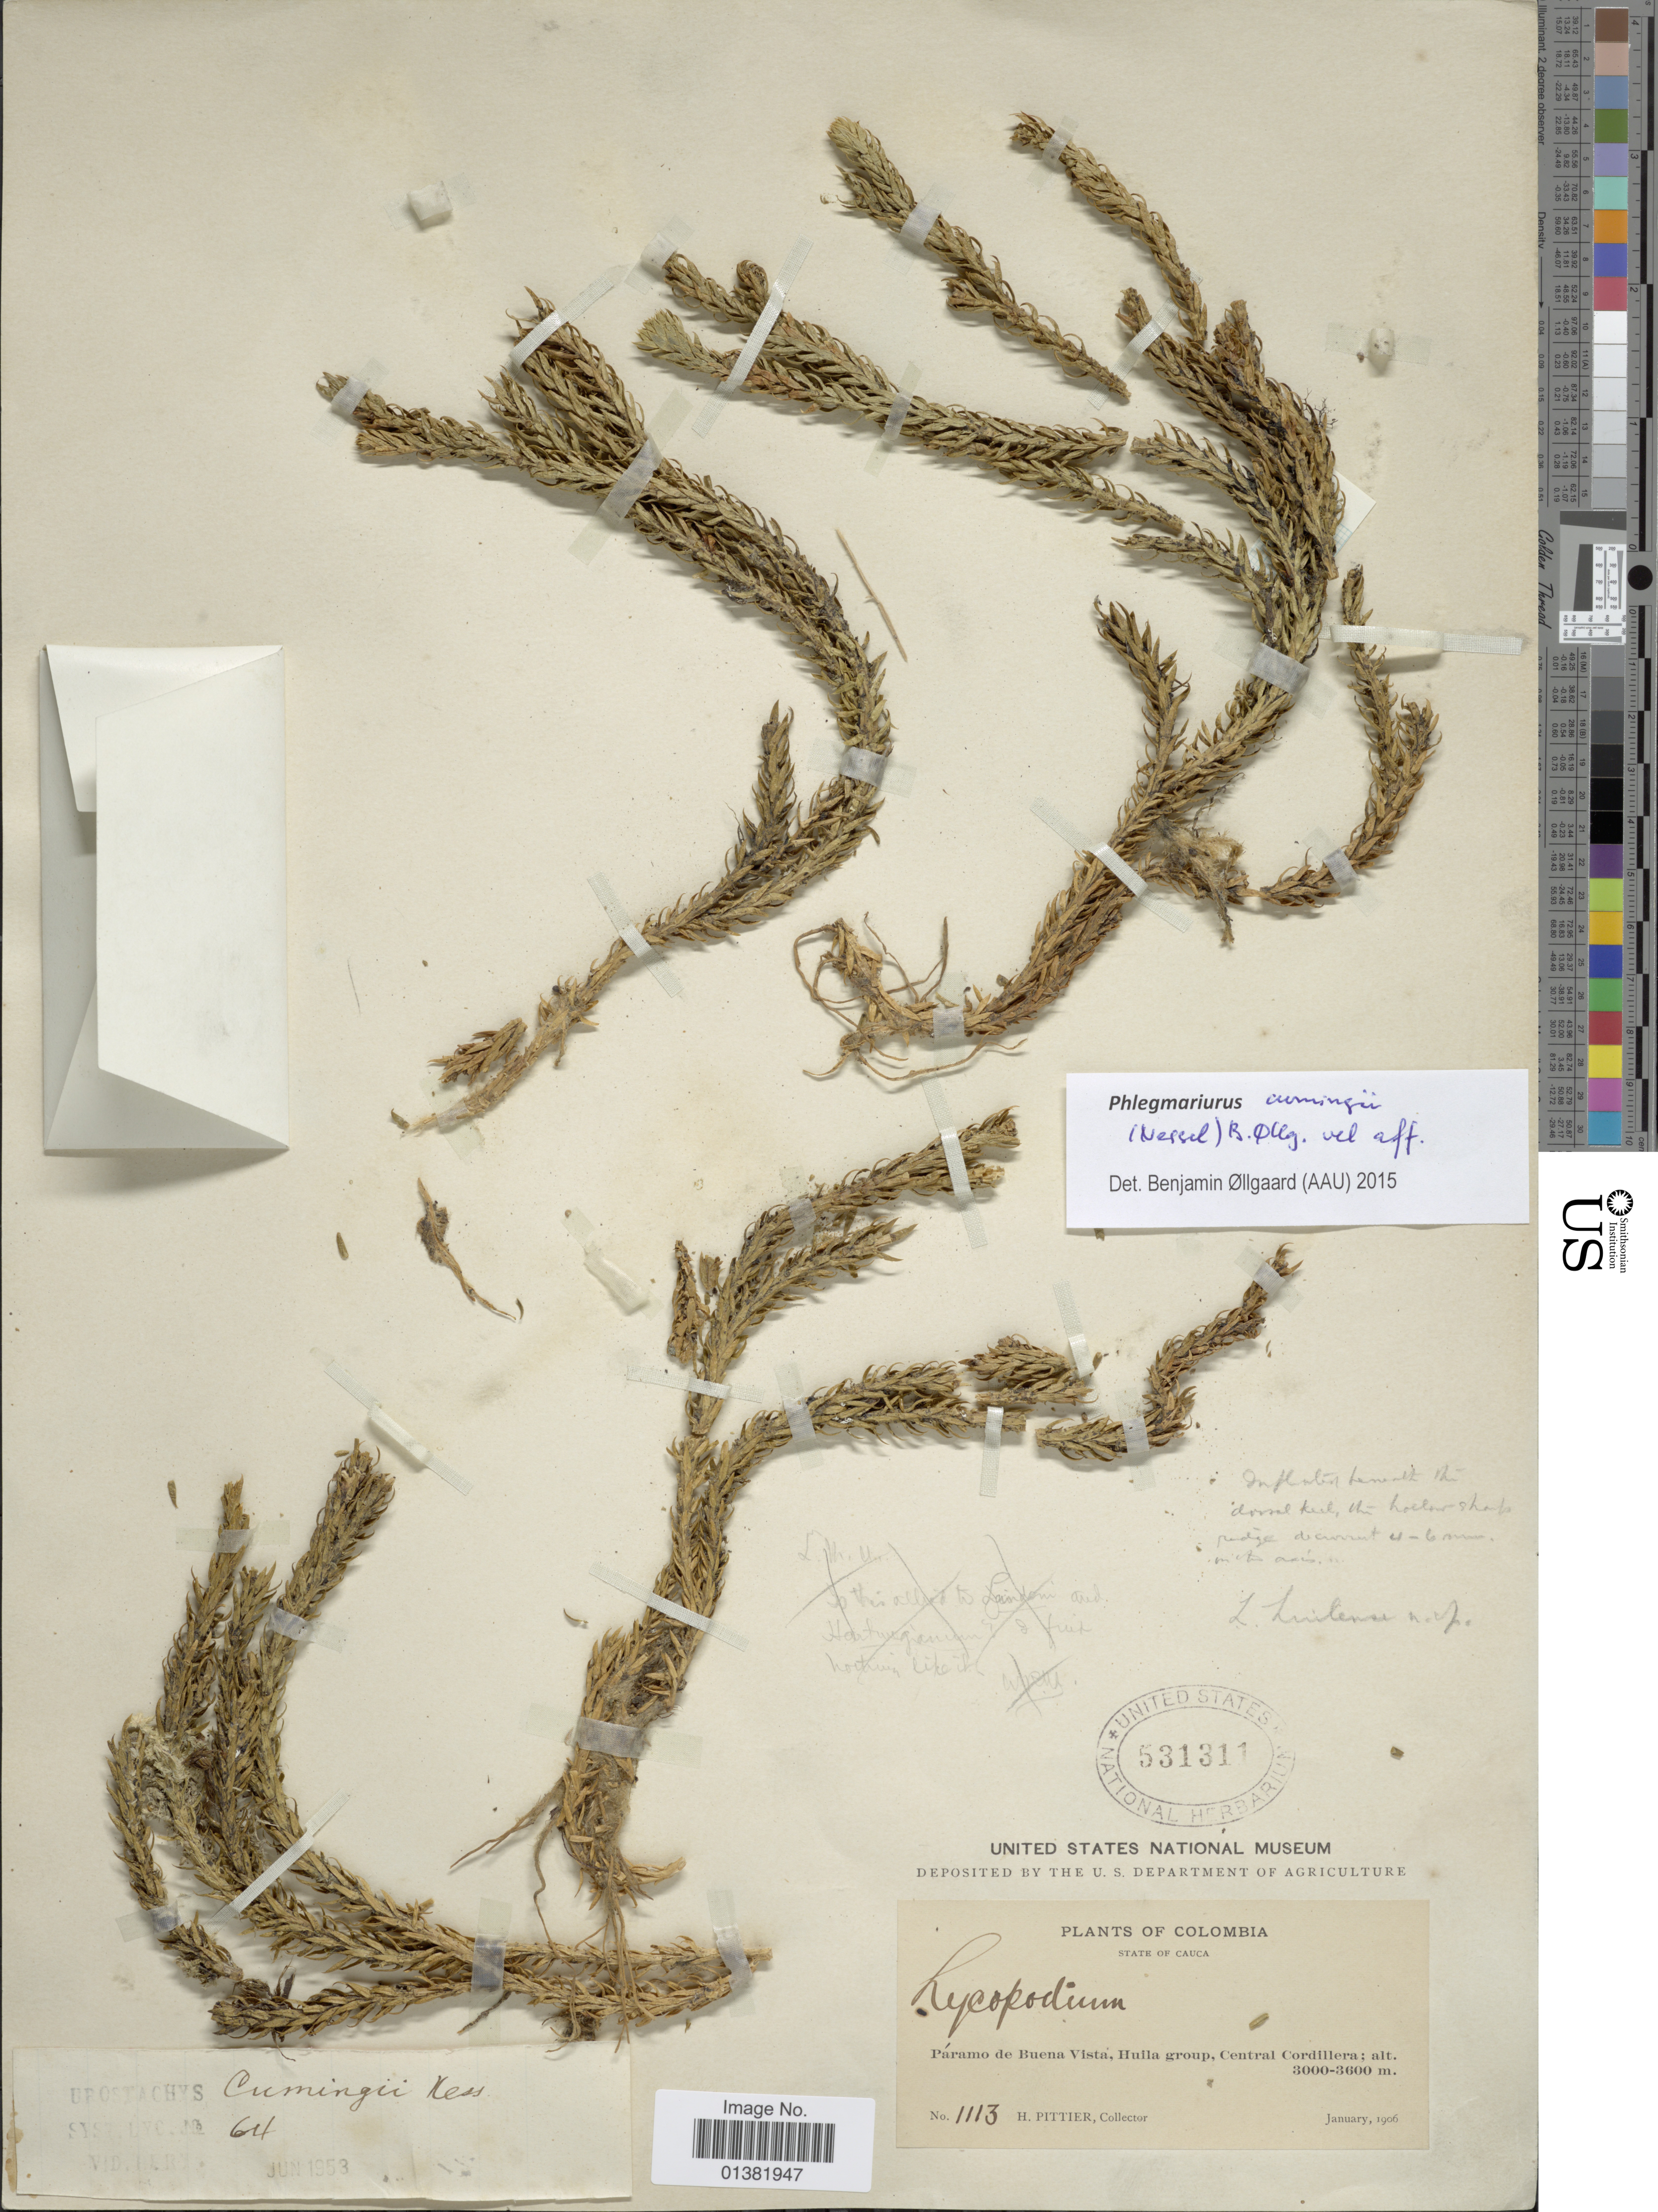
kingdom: Plantae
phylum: Tracheophyta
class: Lycopodiopsida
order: Lycopodiales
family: Lycopodiaceae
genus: Phlegmariurus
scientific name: Phlegmariurus cumingii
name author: (Nessel) B. Øllg.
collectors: H. F. Pittier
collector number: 1113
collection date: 1906-01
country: Colombia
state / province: Cauca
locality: Páramo de Buena Vista, Huila group, Central Cordillera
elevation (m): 3000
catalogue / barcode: US 531311